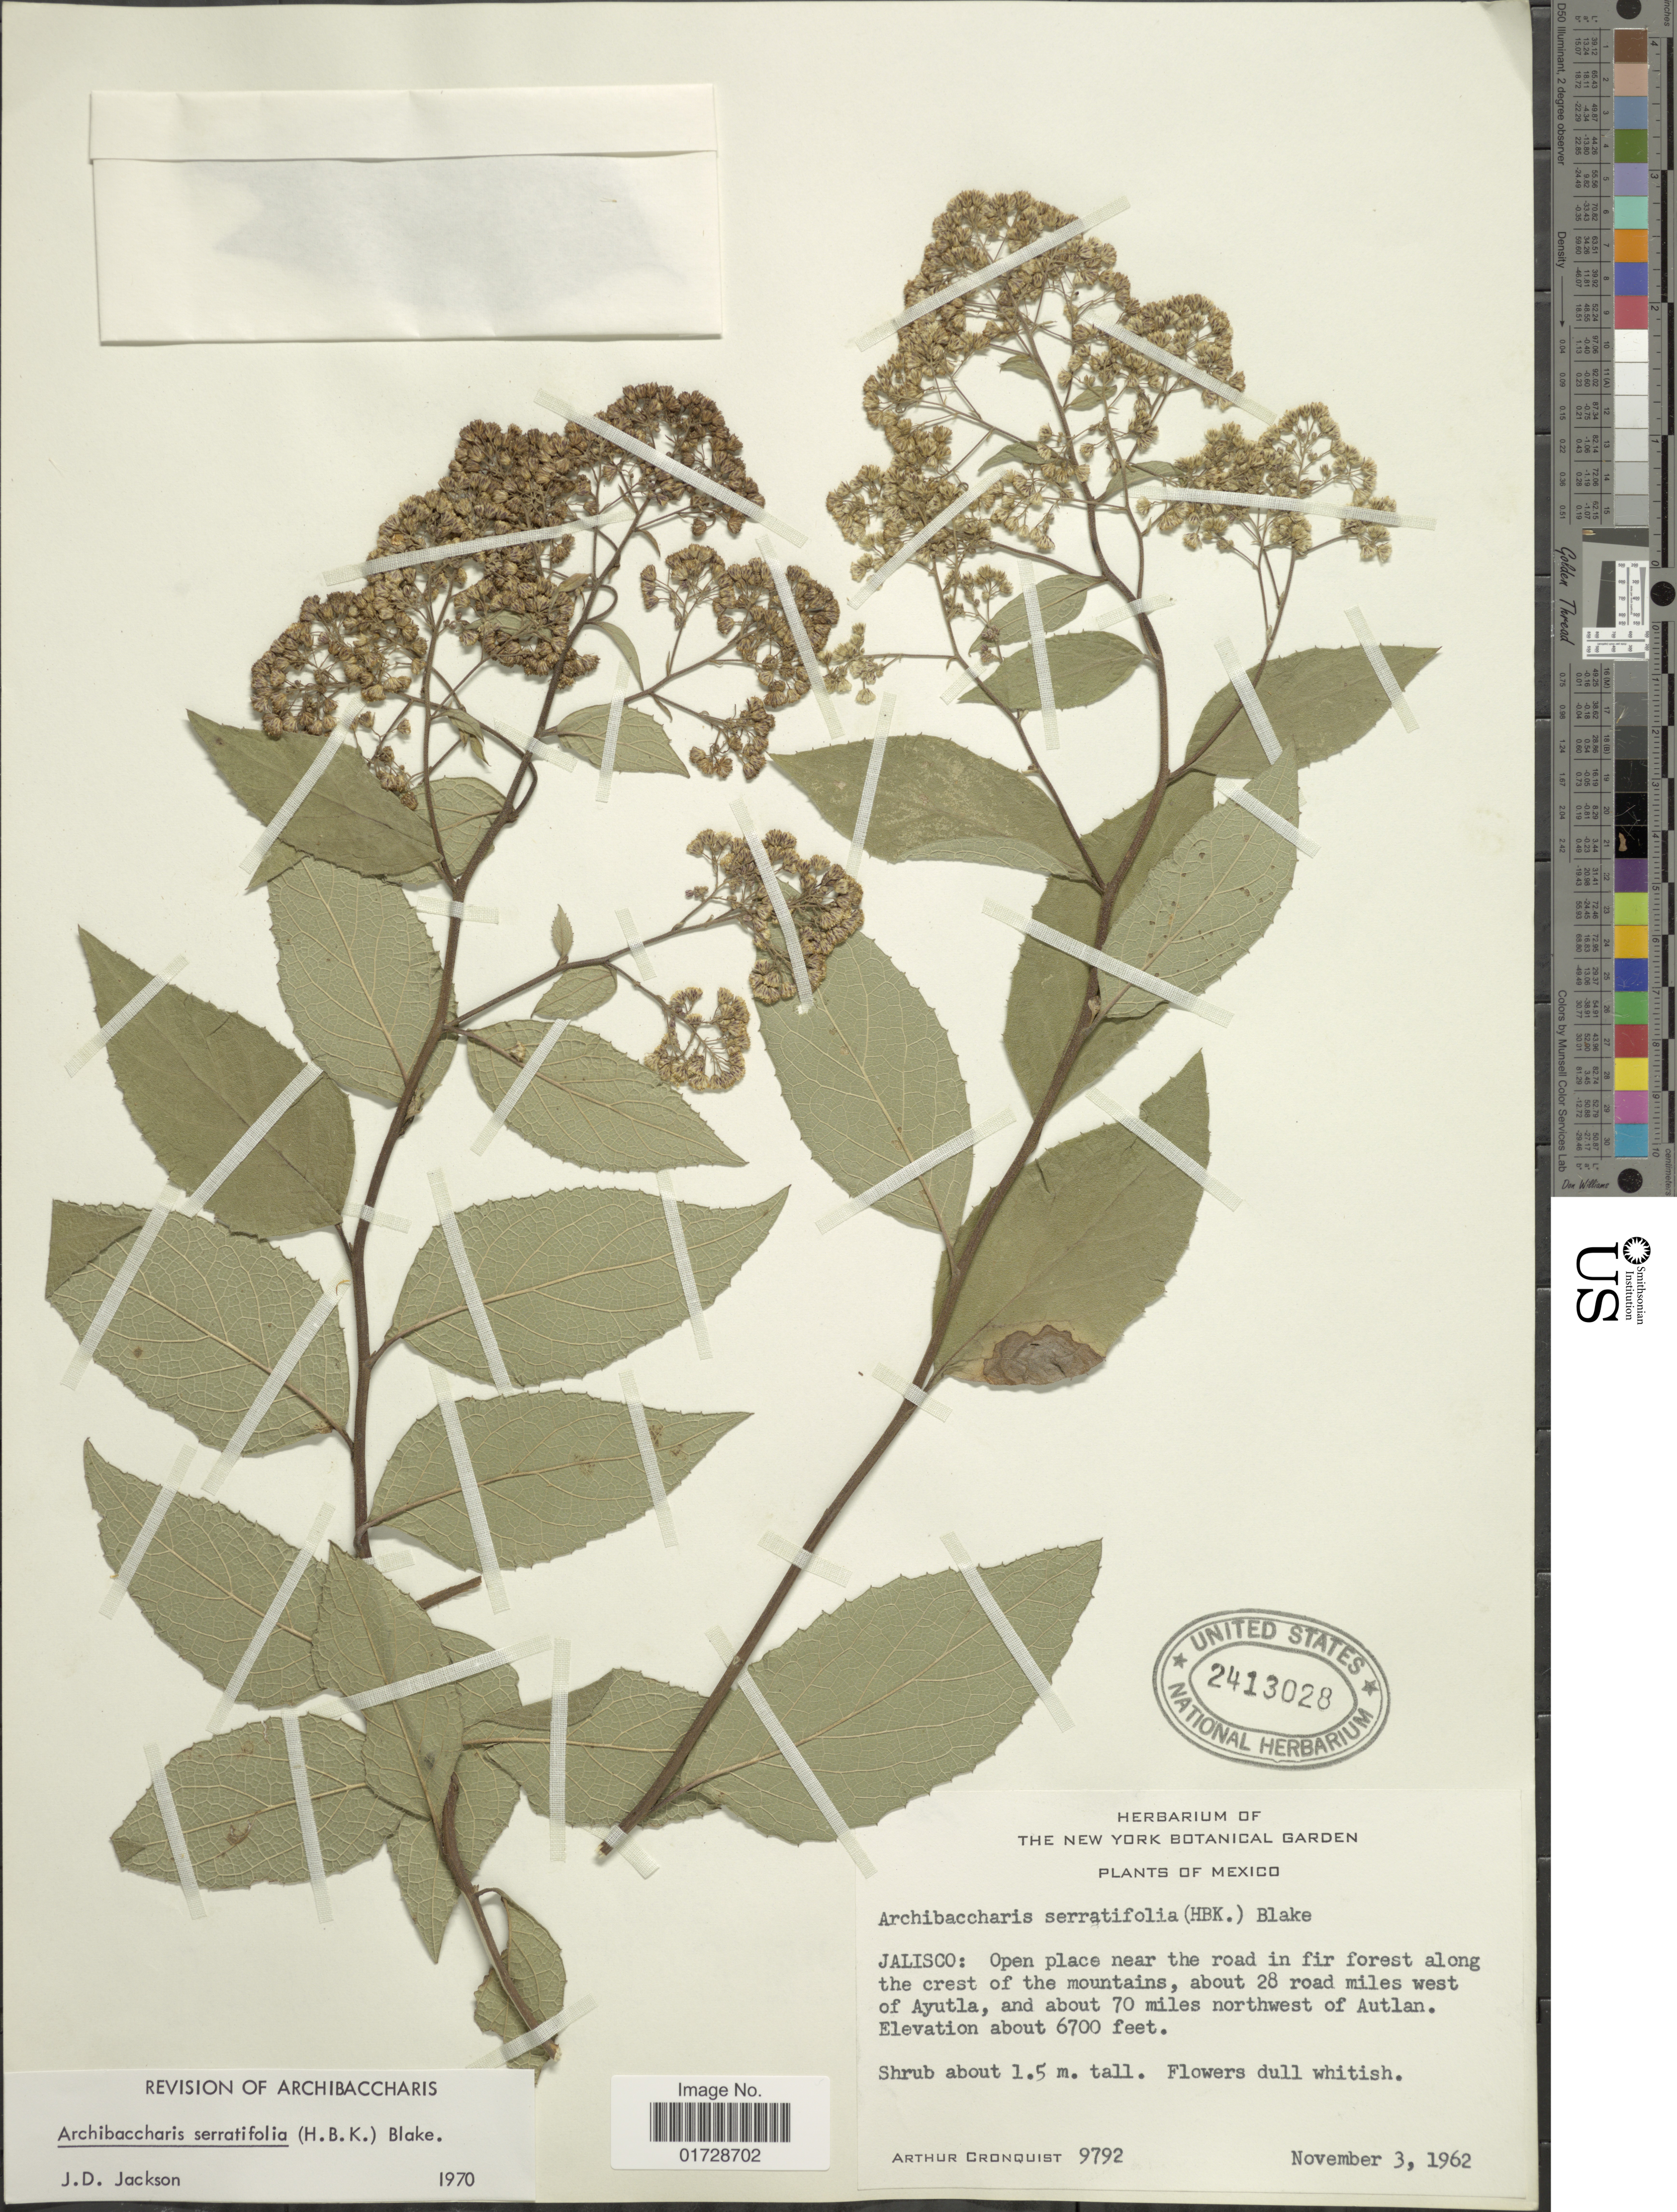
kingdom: Plantae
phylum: Tracheophyta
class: Magnoliopsida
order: Asterales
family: Asteraceae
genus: Archibaccharis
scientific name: Archibaccharis serratifolia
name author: (Kunth) S.F. Blake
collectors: A. J. Cronquist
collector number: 9792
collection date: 1962-11-03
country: Mexico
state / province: Jalisco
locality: About 28 road miles west of Ayutla, and about 70 miles northwest of Autlan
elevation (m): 2042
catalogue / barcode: US 2413028